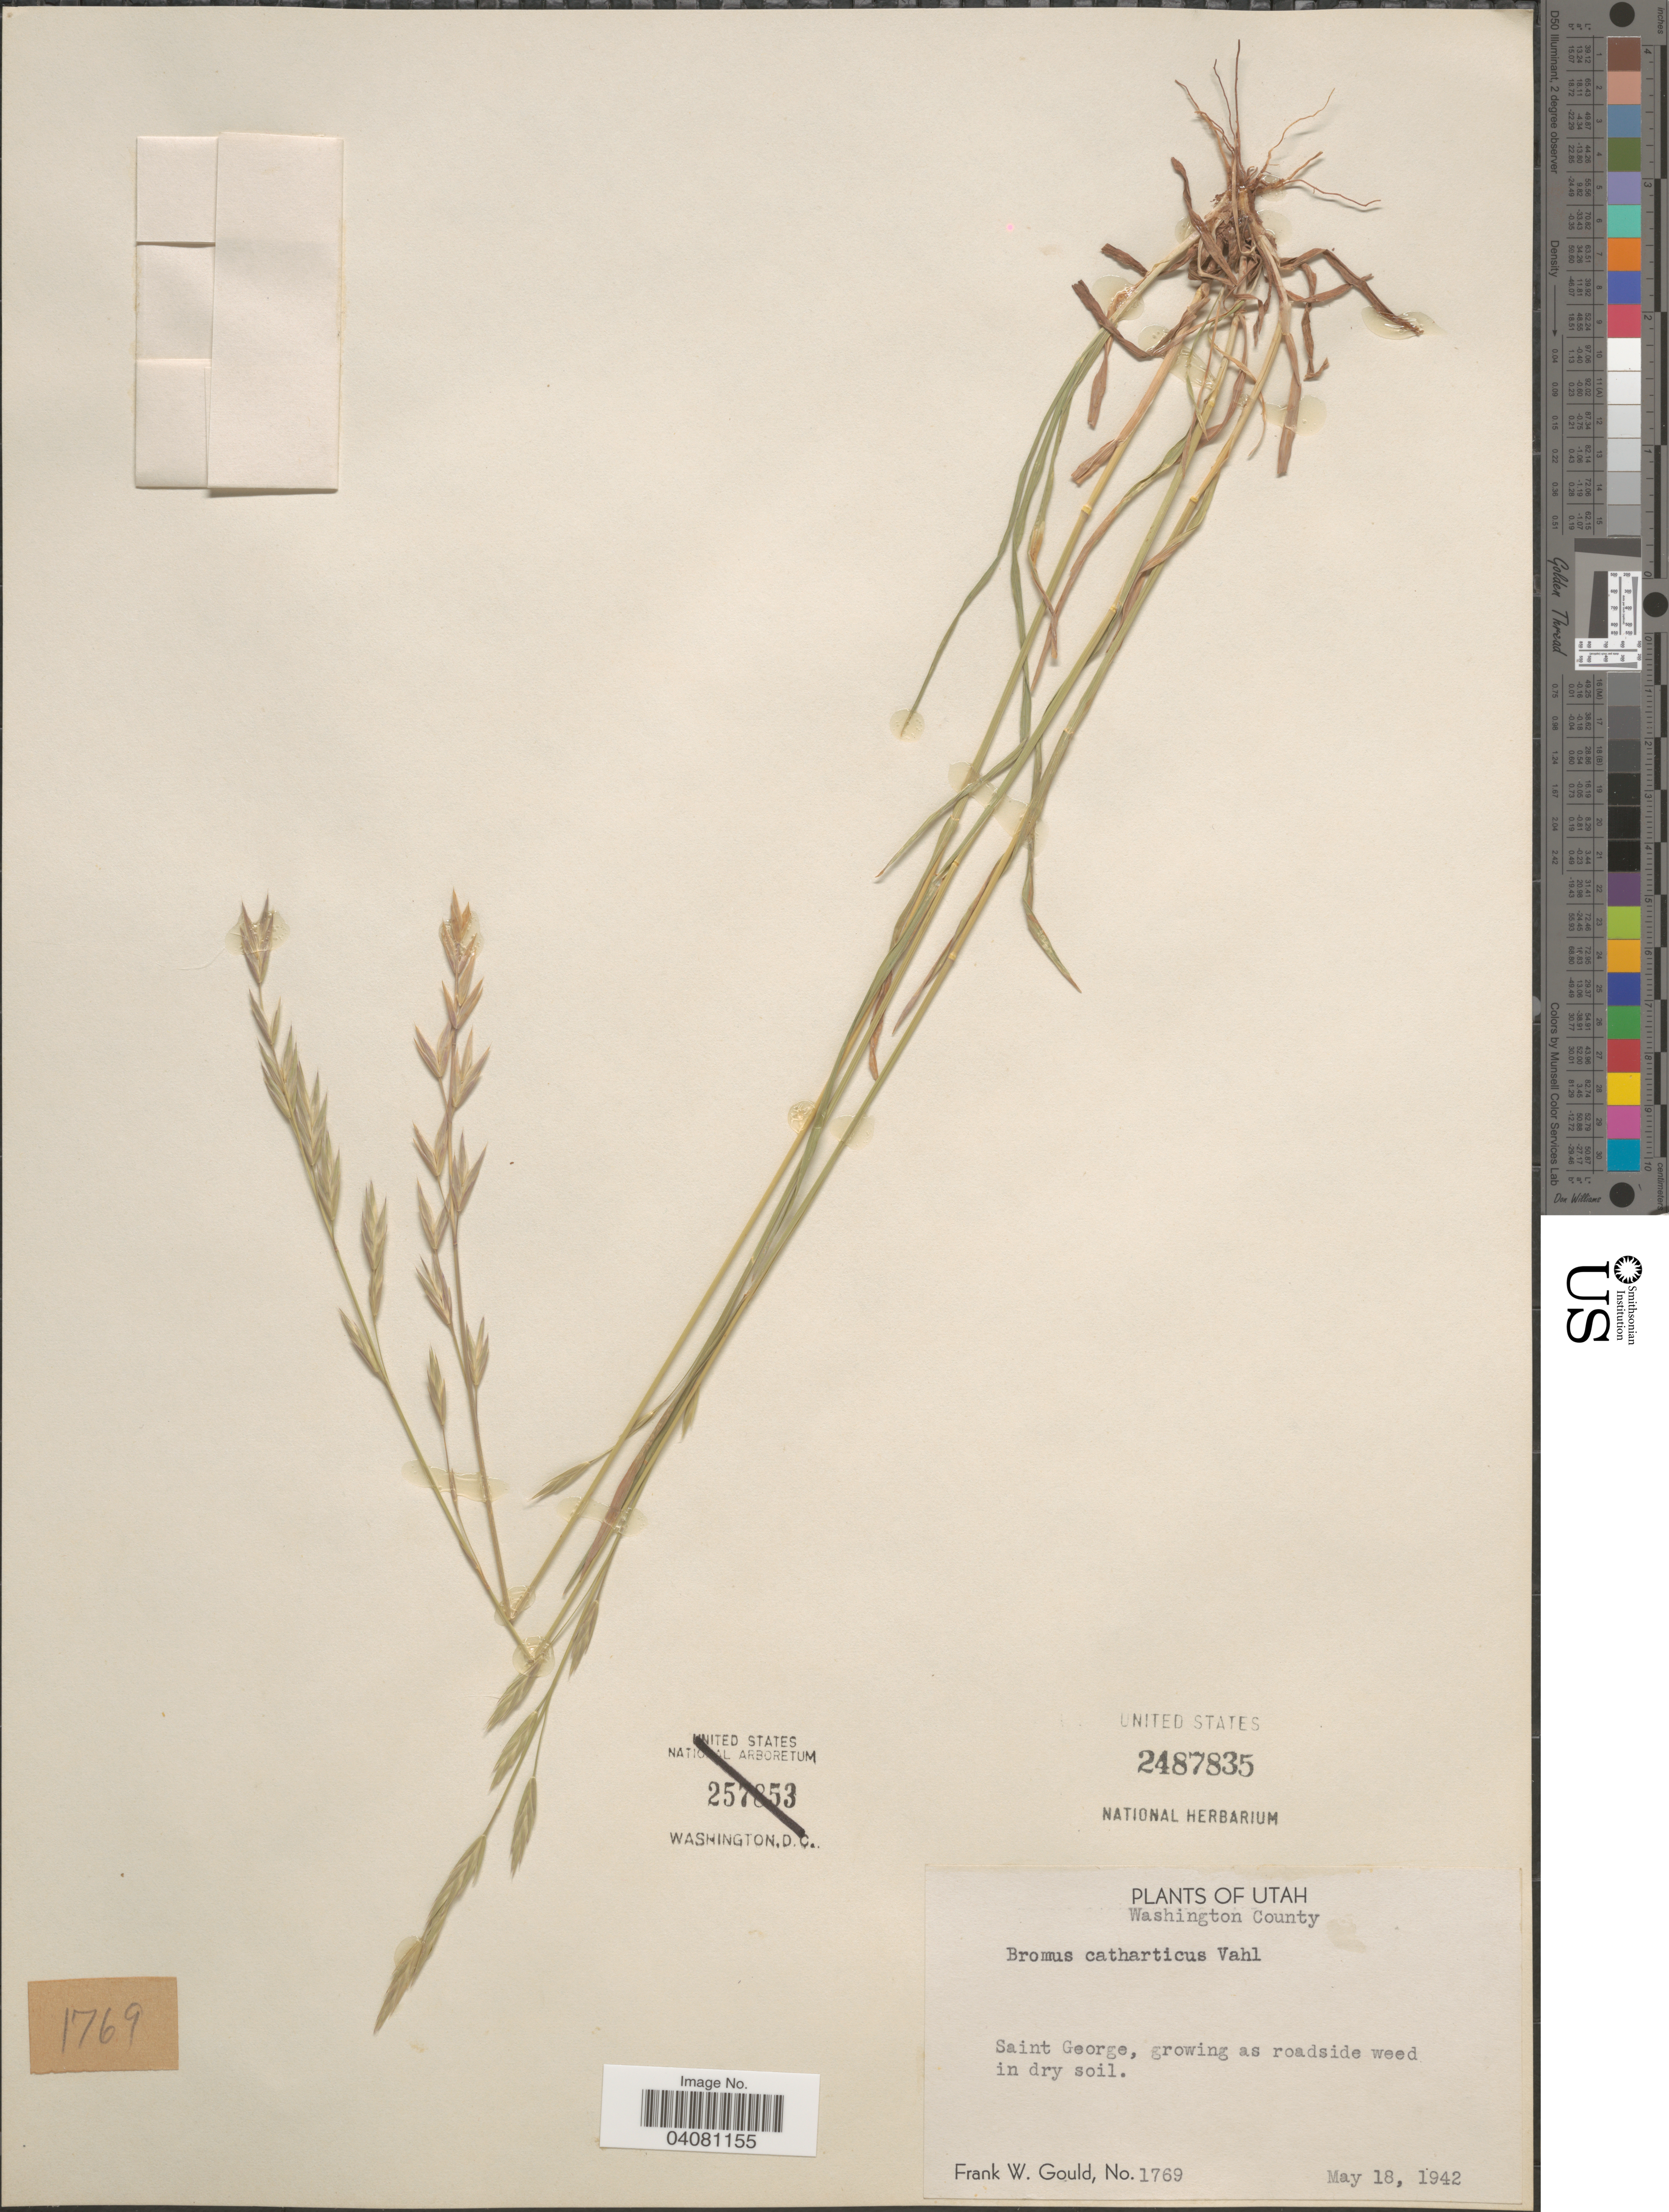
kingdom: Plantae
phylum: Tracheophyta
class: Liliopsida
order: Poales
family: Poaceae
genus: Bromus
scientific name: Bromus catharticus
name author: Vahl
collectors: F. W. Gould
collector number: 1769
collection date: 1942-05-18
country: United States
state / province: Utah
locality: Washington County. Saint George, growing as roadside weed in dry soil.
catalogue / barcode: US 2487835